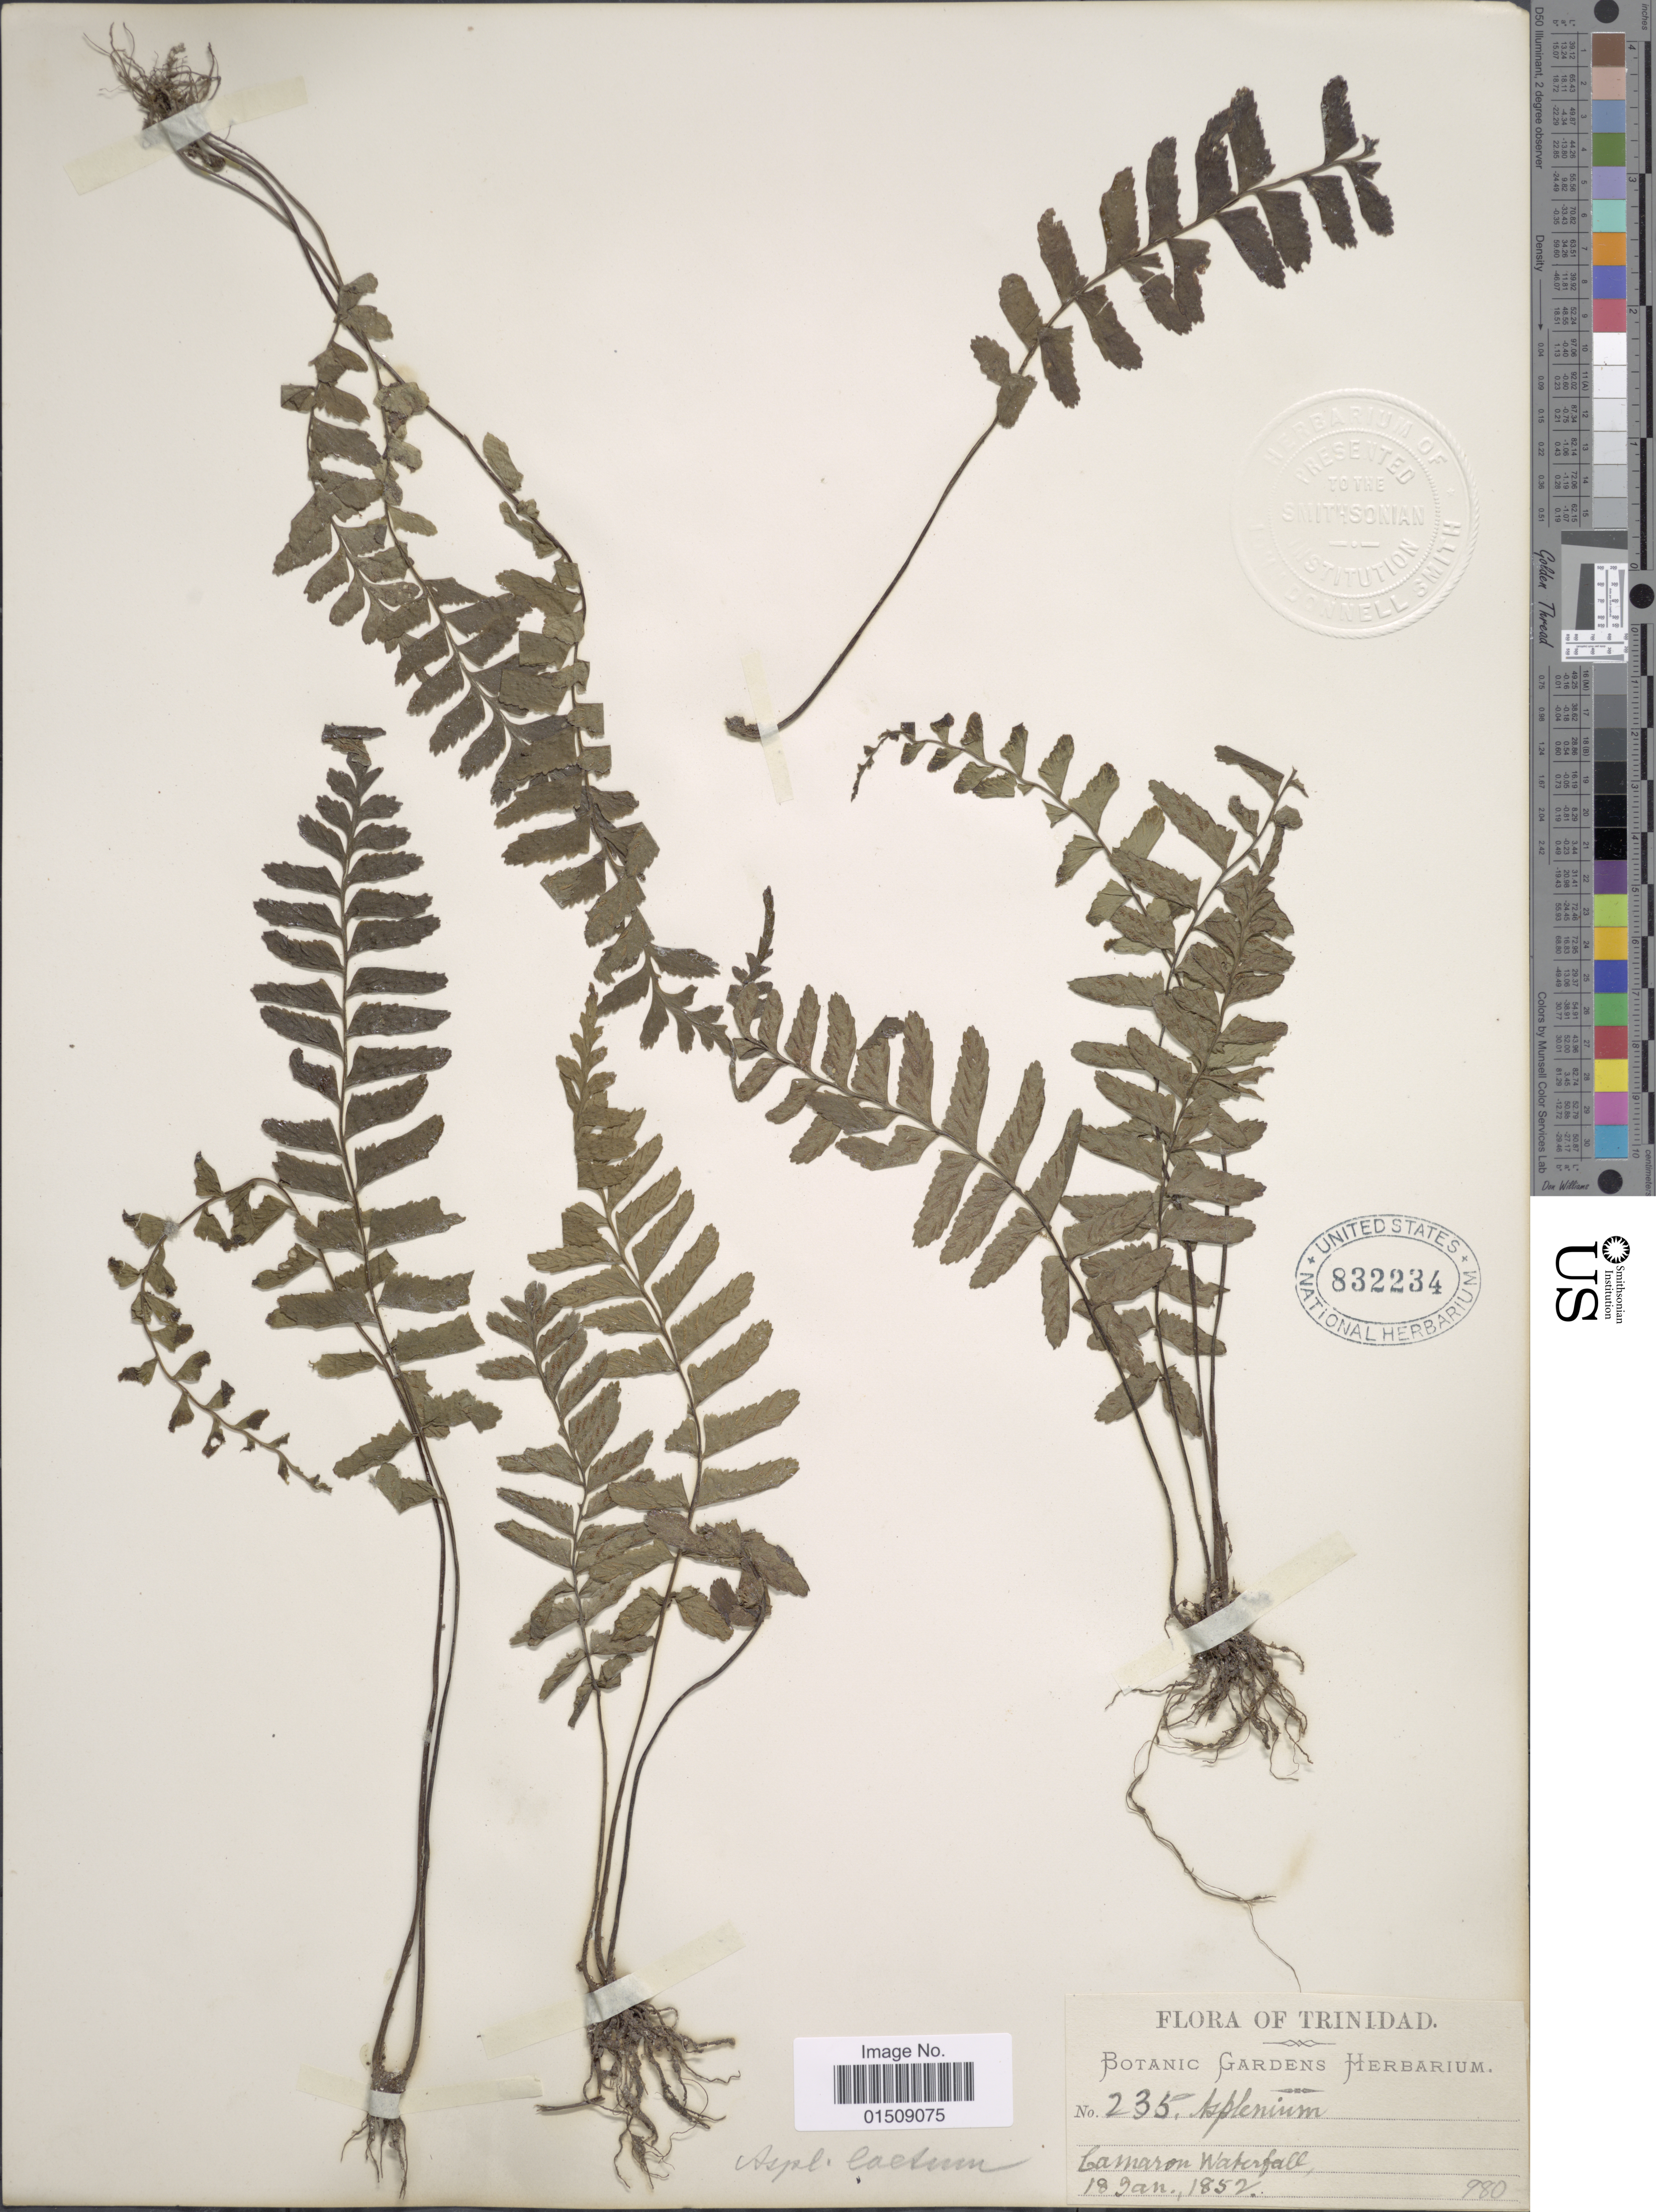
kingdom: Plantae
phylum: Tracheophyta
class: Polypodiopsida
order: Polypodiales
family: Aspleniaceae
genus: Asplenium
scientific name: Asplenium laetum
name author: Sw.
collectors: Botanic Gardens Herbarium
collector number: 235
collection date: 1852-01-18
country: Trinidad and Tobago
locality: Trinidad, Camaron Waterfall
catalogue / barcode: US 832234